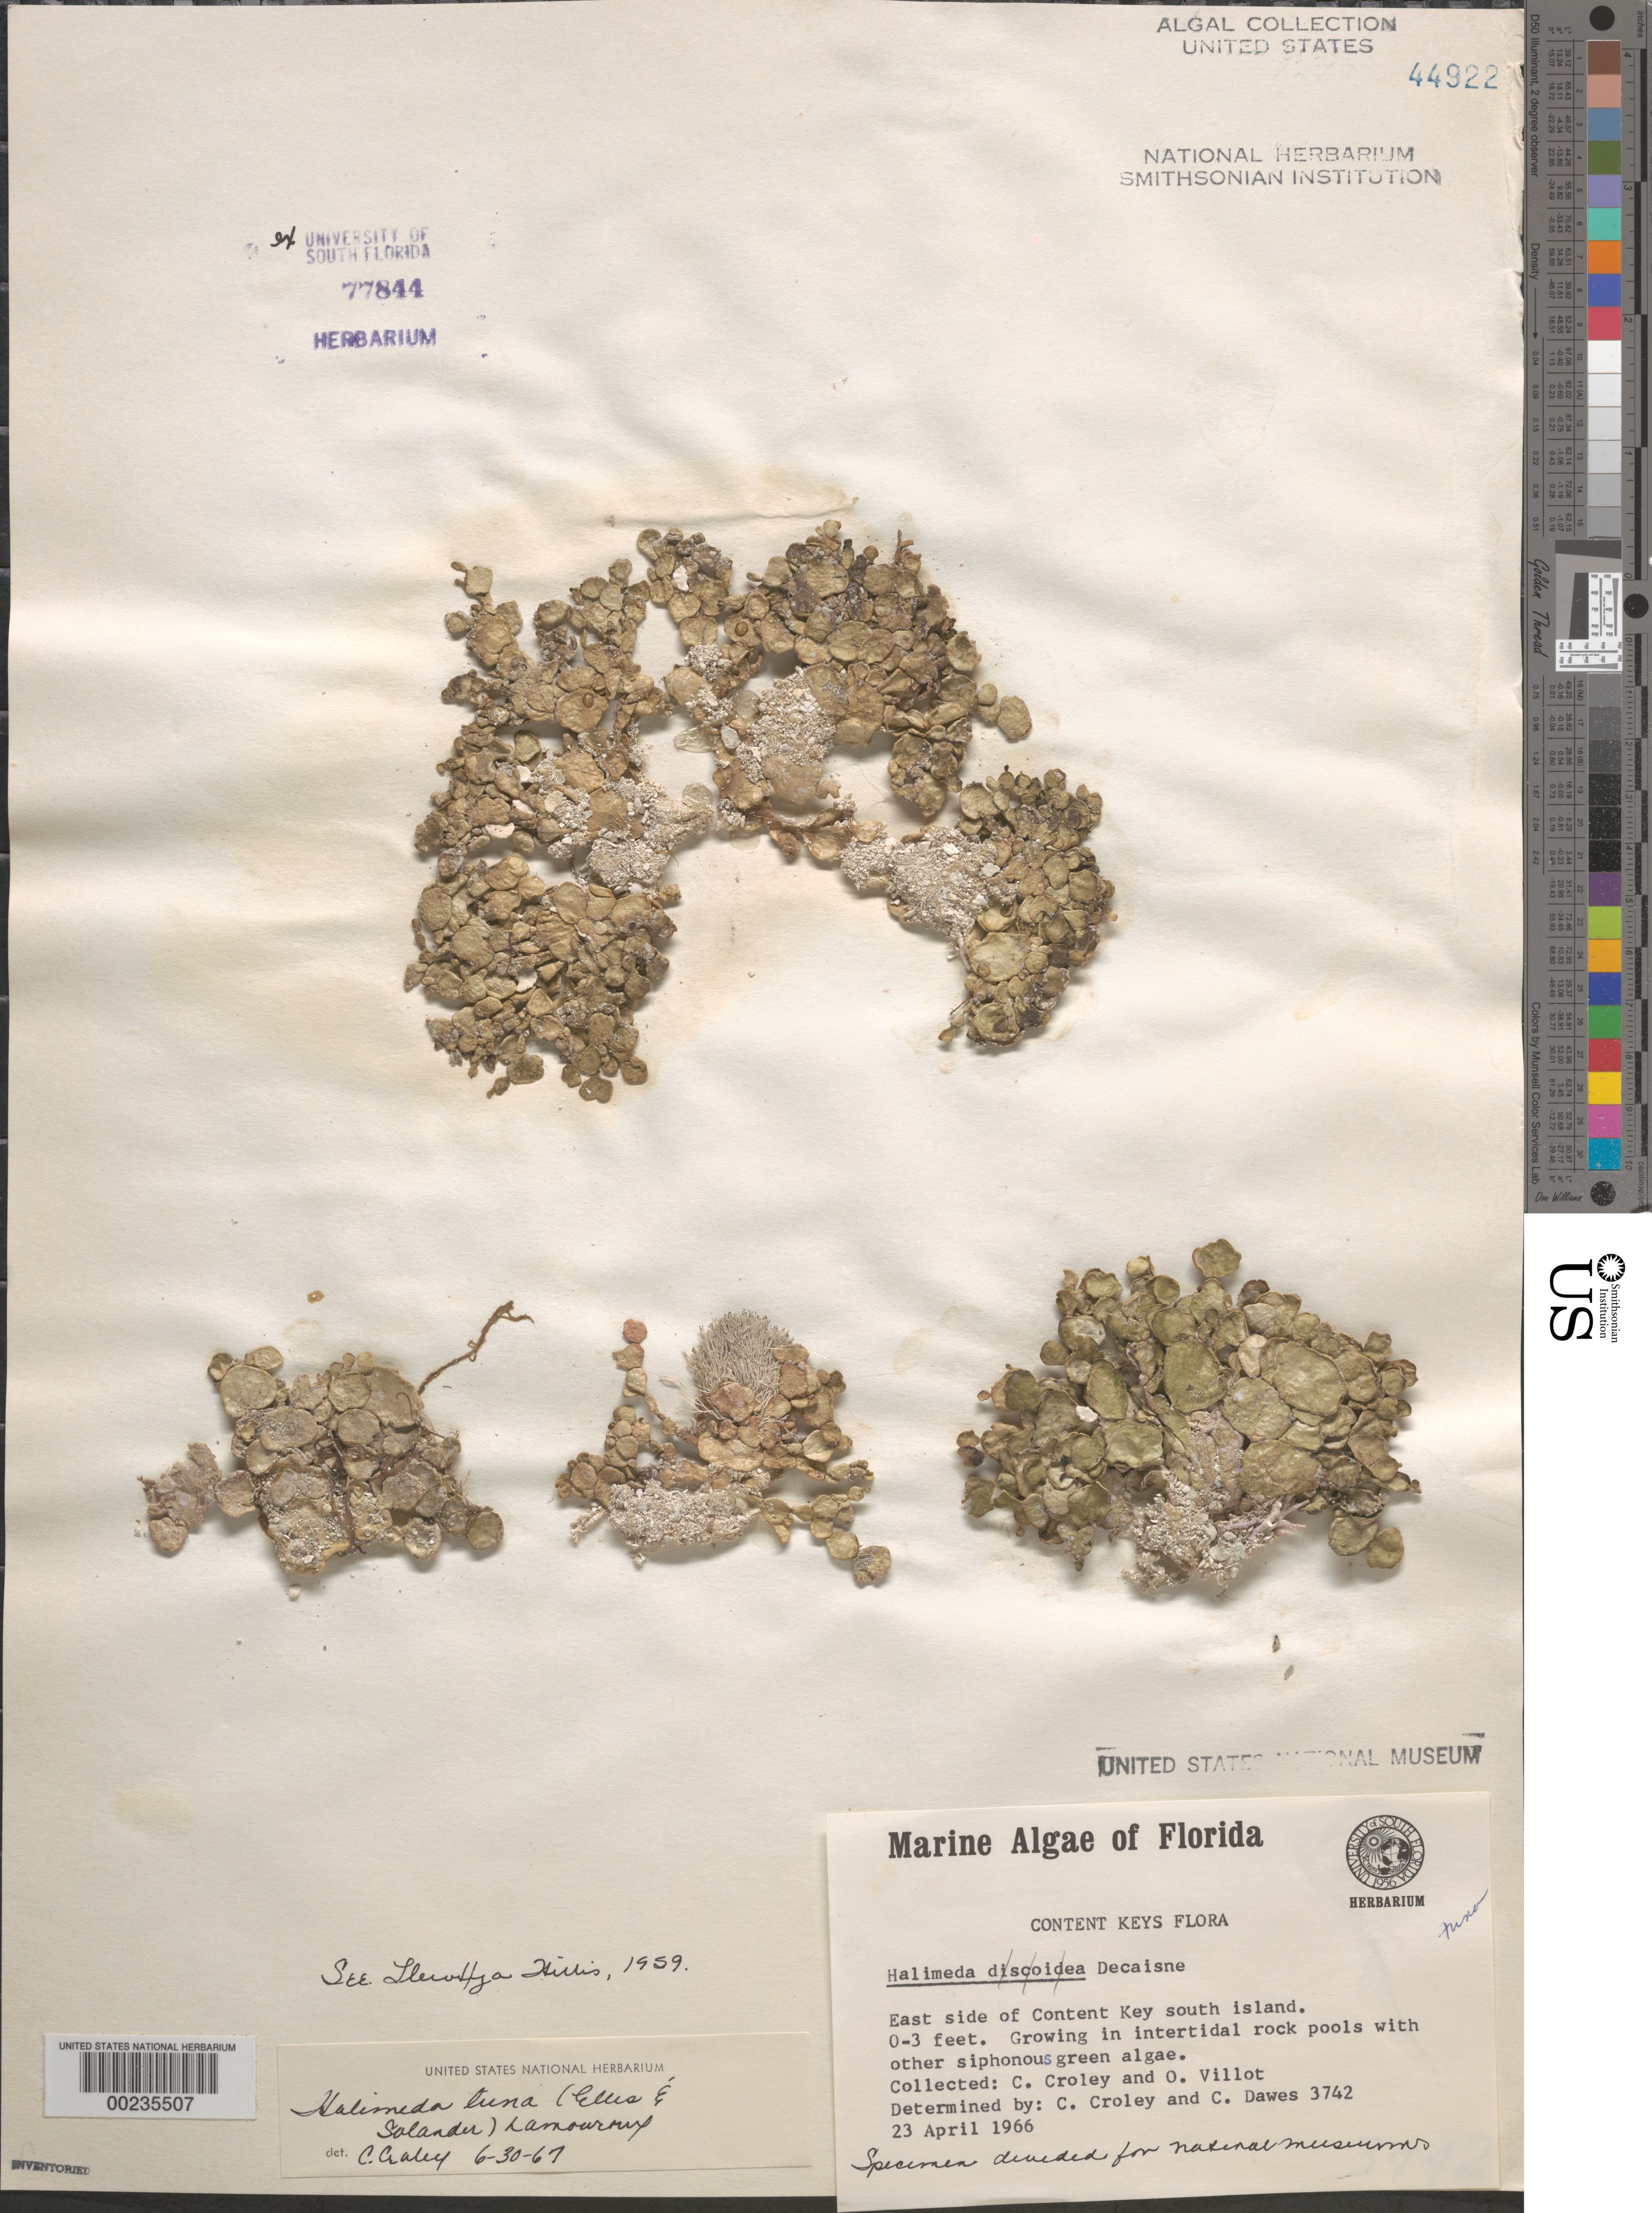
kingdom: Plantae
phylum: Chlorophyta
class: Ulvophyceae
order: Bryopsidales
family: Halimedaceae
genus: Halimeda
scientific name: Halimeda tuna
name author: (J. Ellis & Sol.) J.V.Lamouroux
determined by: Croley, F. C.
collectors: F. C. Croley & O. Villot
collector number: CJD 3742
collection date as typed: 23 Apr 1966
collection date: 1966-04-23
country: United States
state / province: Florida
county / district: Monroe County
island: Content Keys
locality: South island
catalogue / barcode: US 44922